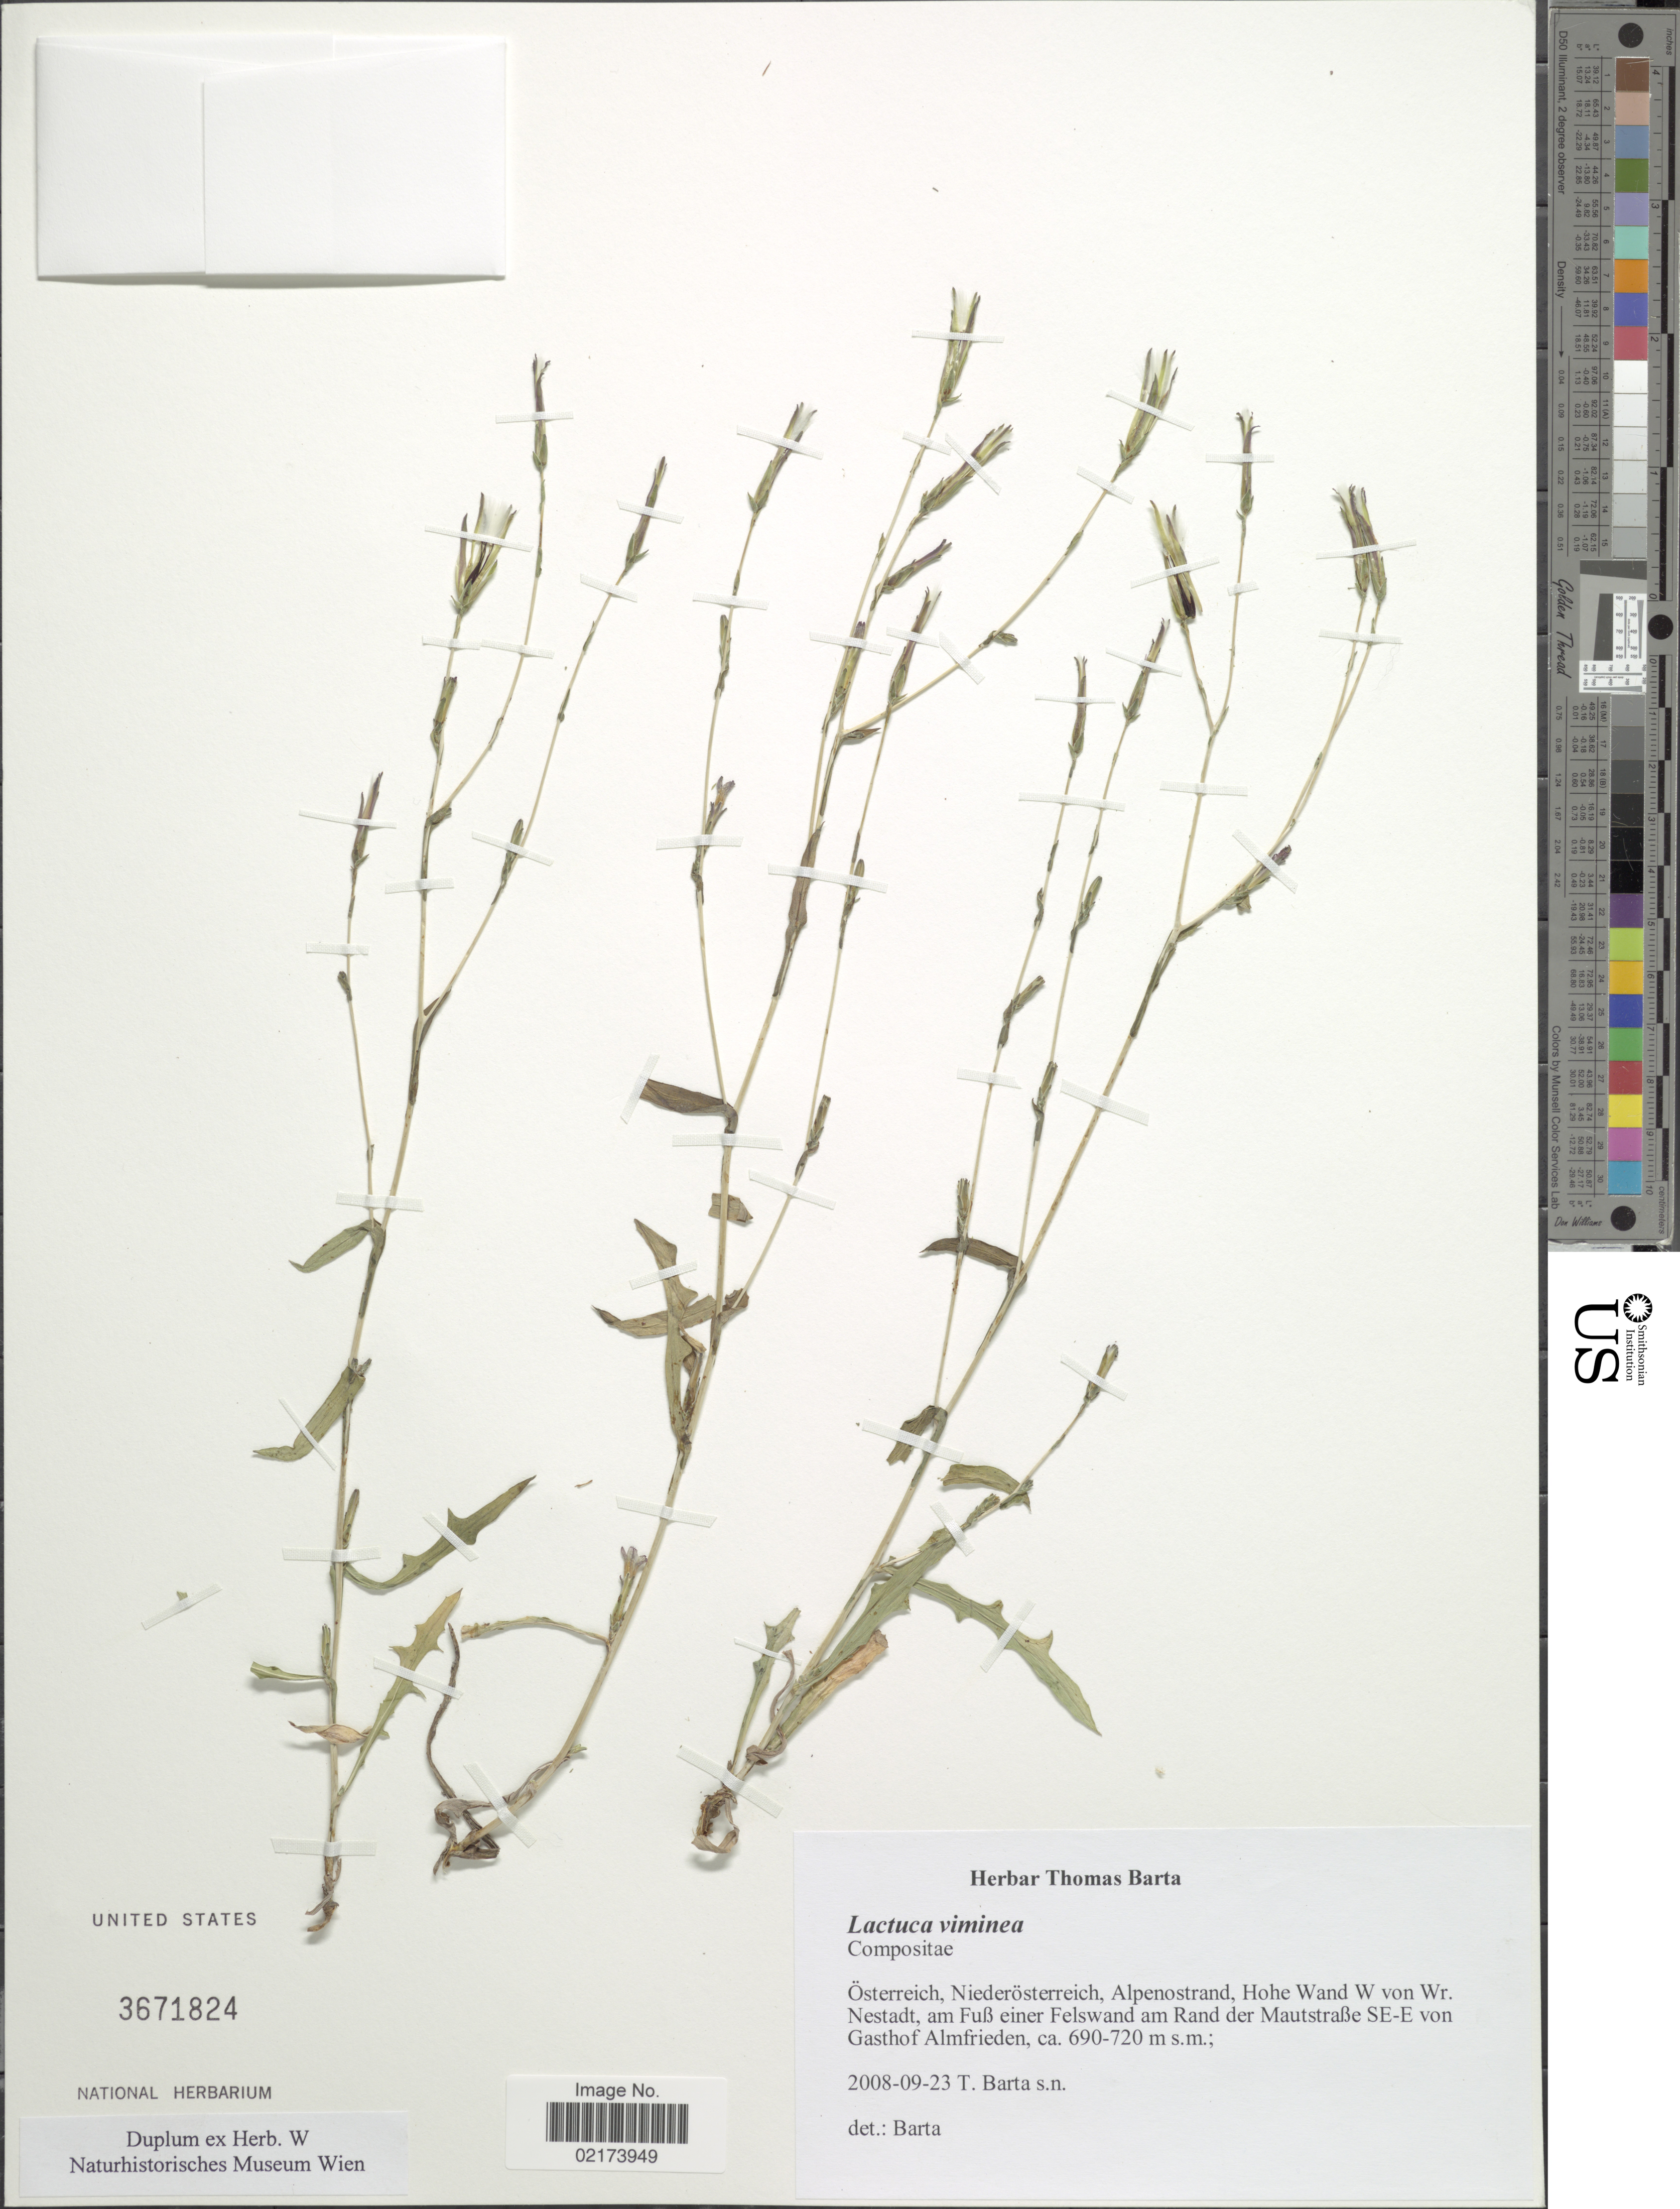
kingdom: Plantae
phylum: Tracheophyta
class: Magnoliopsida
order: Asterales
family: Asteraceae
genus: Lactuca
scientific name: Lactuca viminea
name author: (L.) J. Presl & C. Presl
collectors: T. Barta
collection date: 2008-09-23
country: Austria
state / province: Niederosterreich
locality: Osterreich, Alpenostrand, Hohe Wand W von Wr. Nestadt, am Fub einer Felswand am Rand der Mautstrabe SE-E von Gasthof Almfrieden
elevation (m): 690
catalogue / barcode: US 3671824